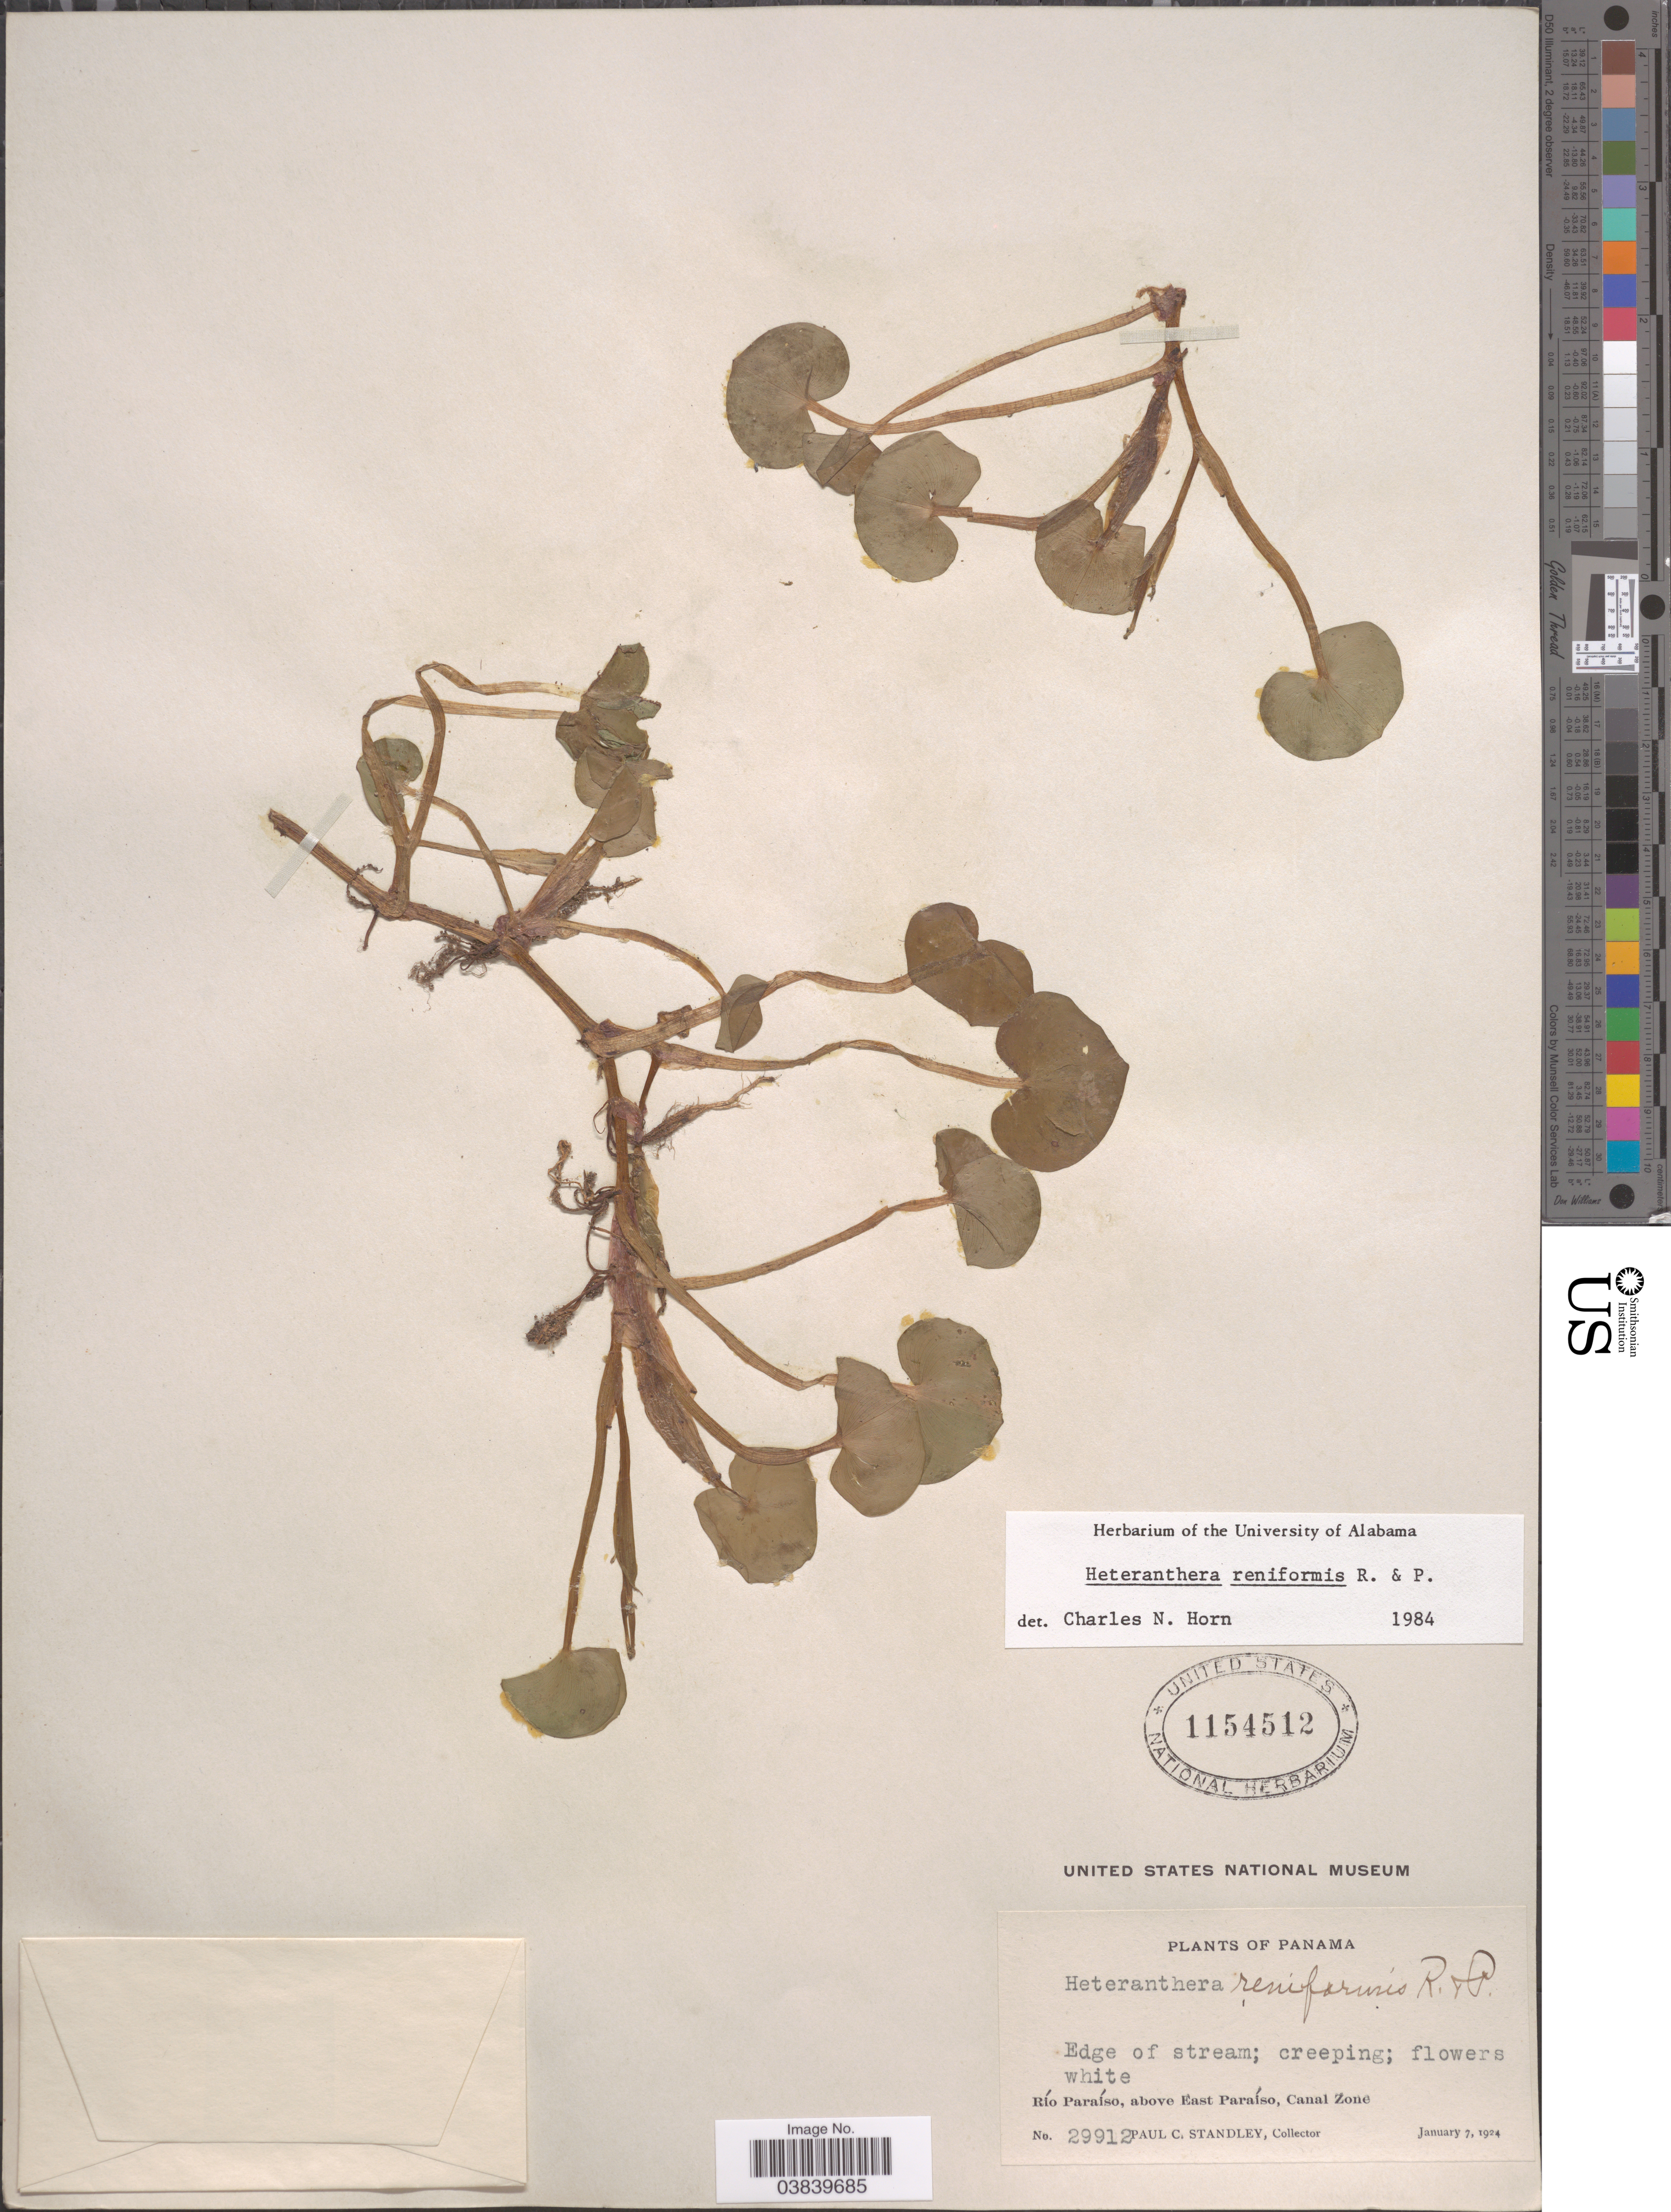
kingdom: Plantae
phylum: Tracheophyta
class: Liliopsida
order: Commelinales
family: Pontederiaceae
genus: Heteranthera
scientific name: Heteranthera reniformis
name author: Ruiz & Pav.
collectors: P. C. Standley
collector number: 29912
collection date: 1924-01-07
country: Panama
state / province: Colón / Panamá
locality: Río Paraíso, above East Paraíso, Canal Zone.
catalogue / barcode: US 1154512